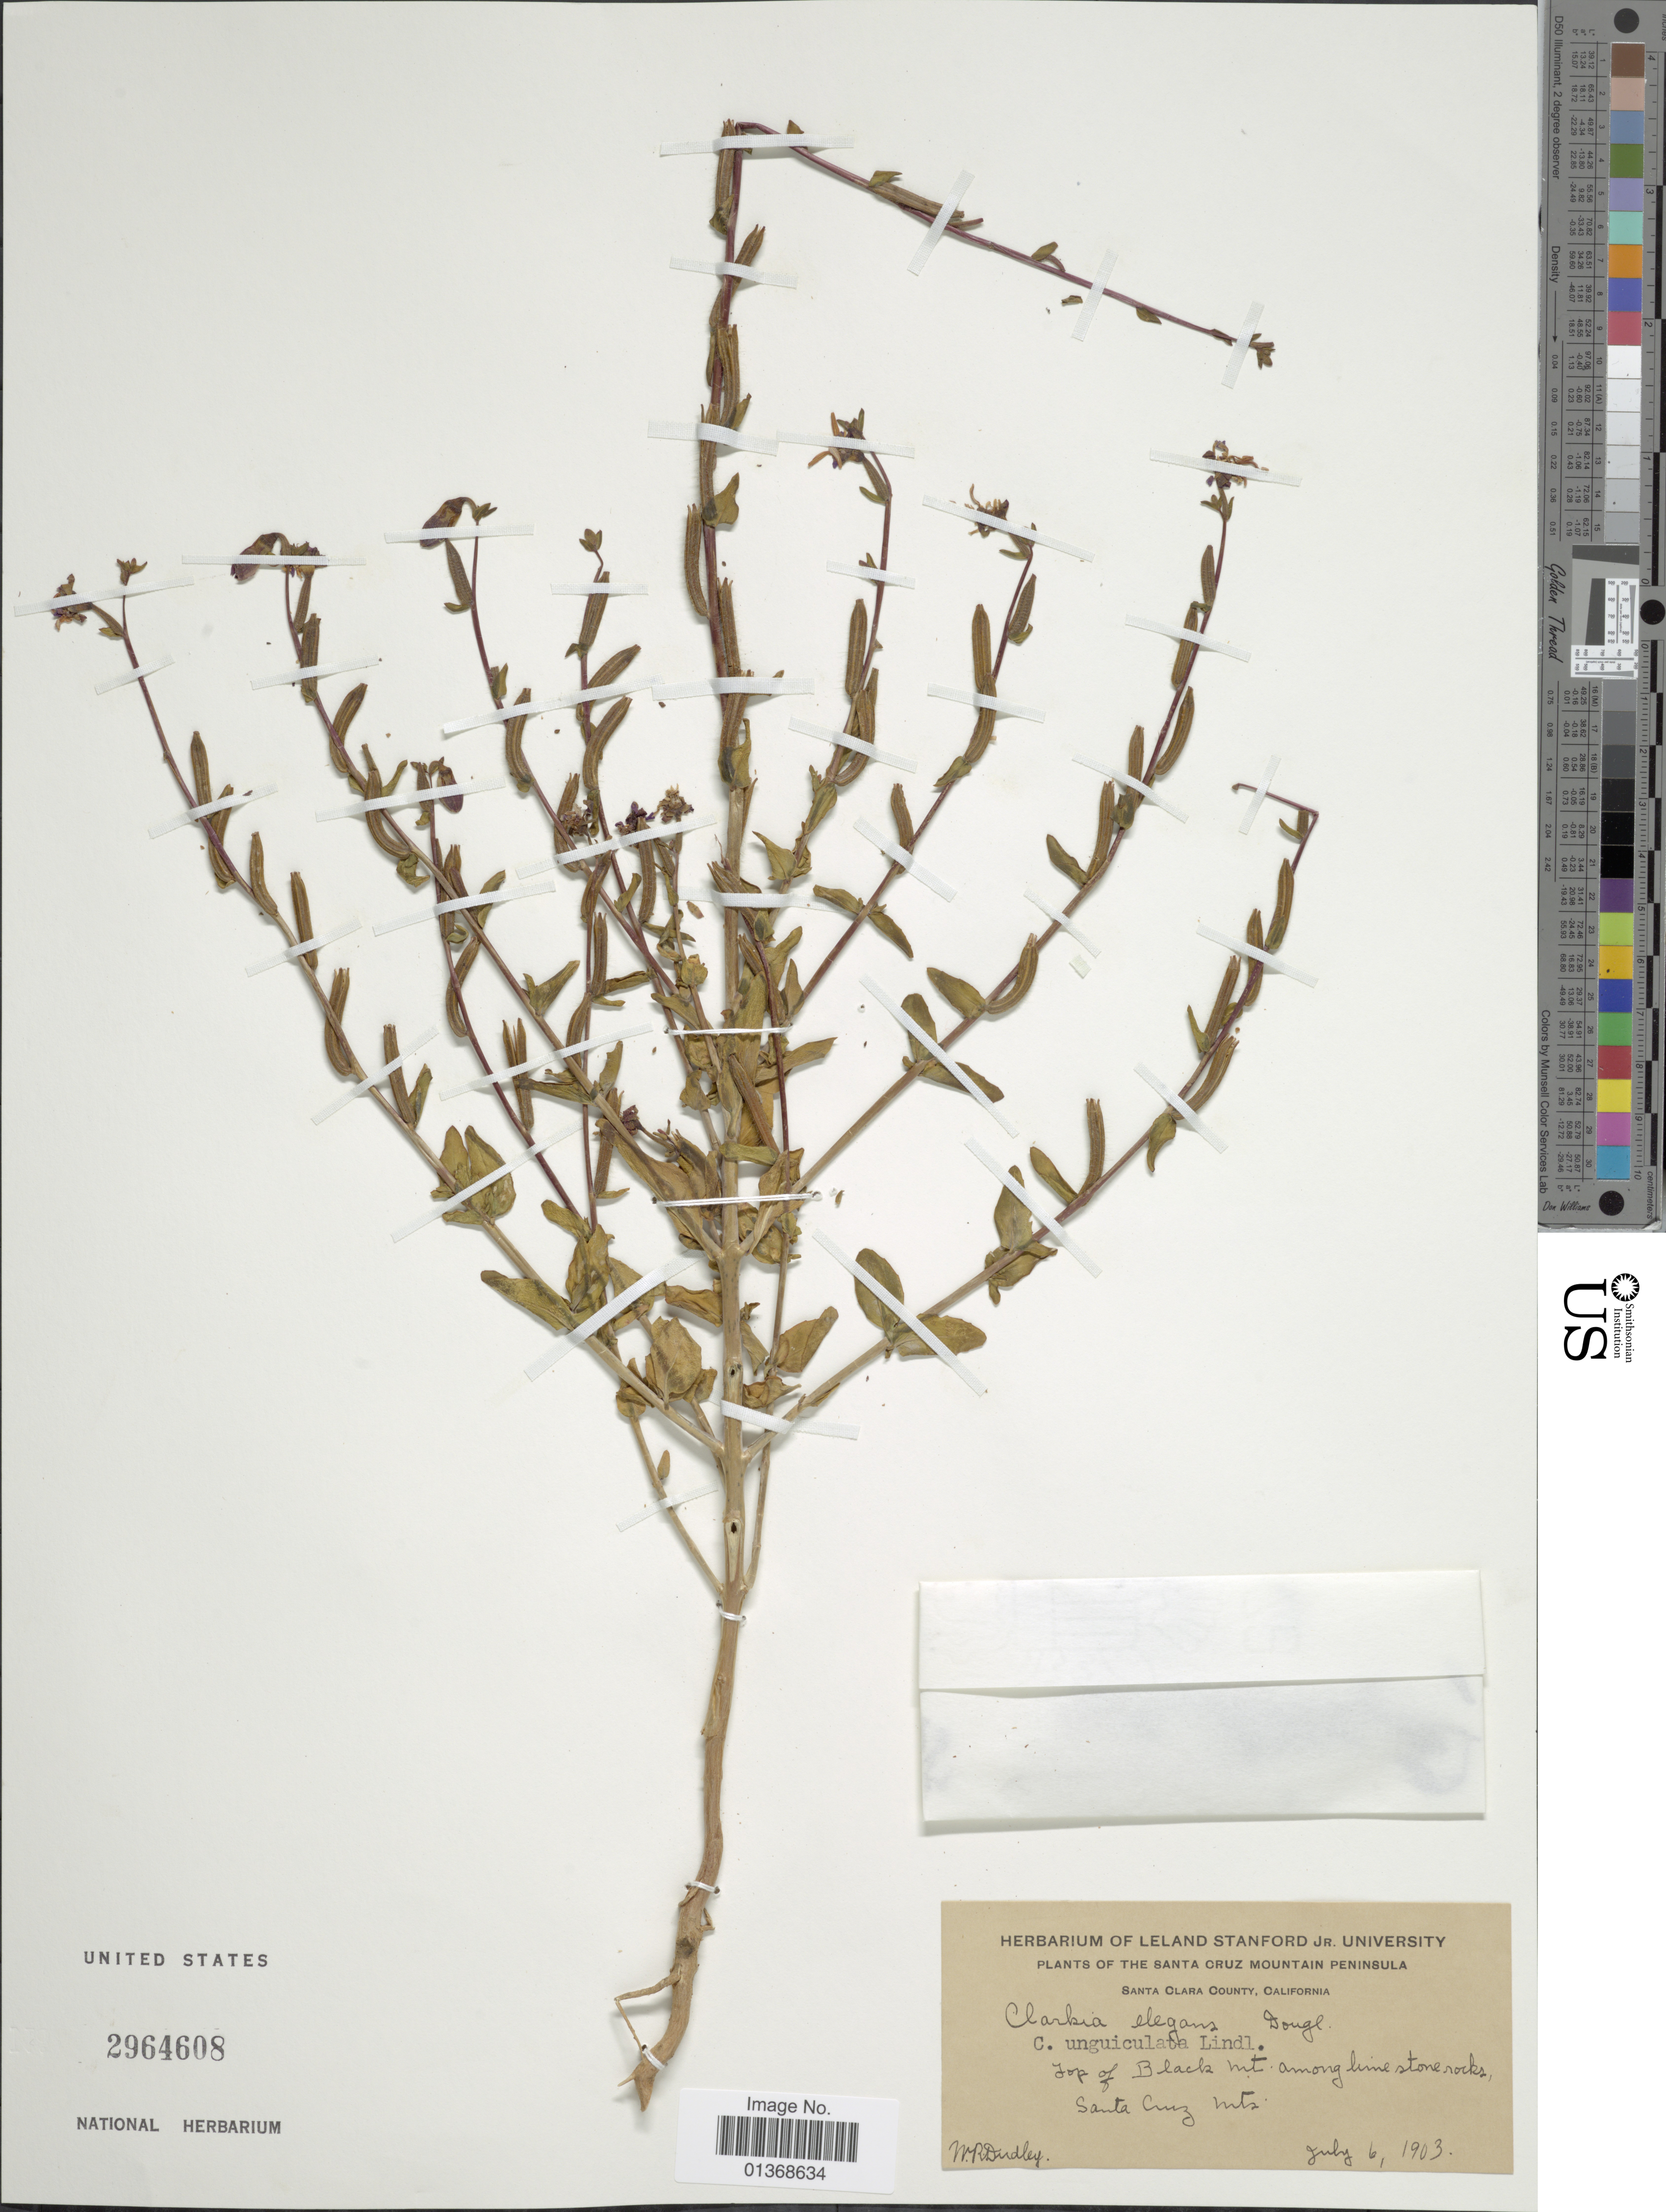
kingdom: Plantae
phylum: Tracheophyta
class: Magnoliopsida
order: Myrtales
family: Onagraceae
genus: Clarkia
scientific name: Clarkia unguiculata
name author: Lindl.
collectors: W. Dudley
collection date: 1903-07-06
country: United States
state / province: California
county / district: Santa Clara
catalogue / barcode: US 2964608